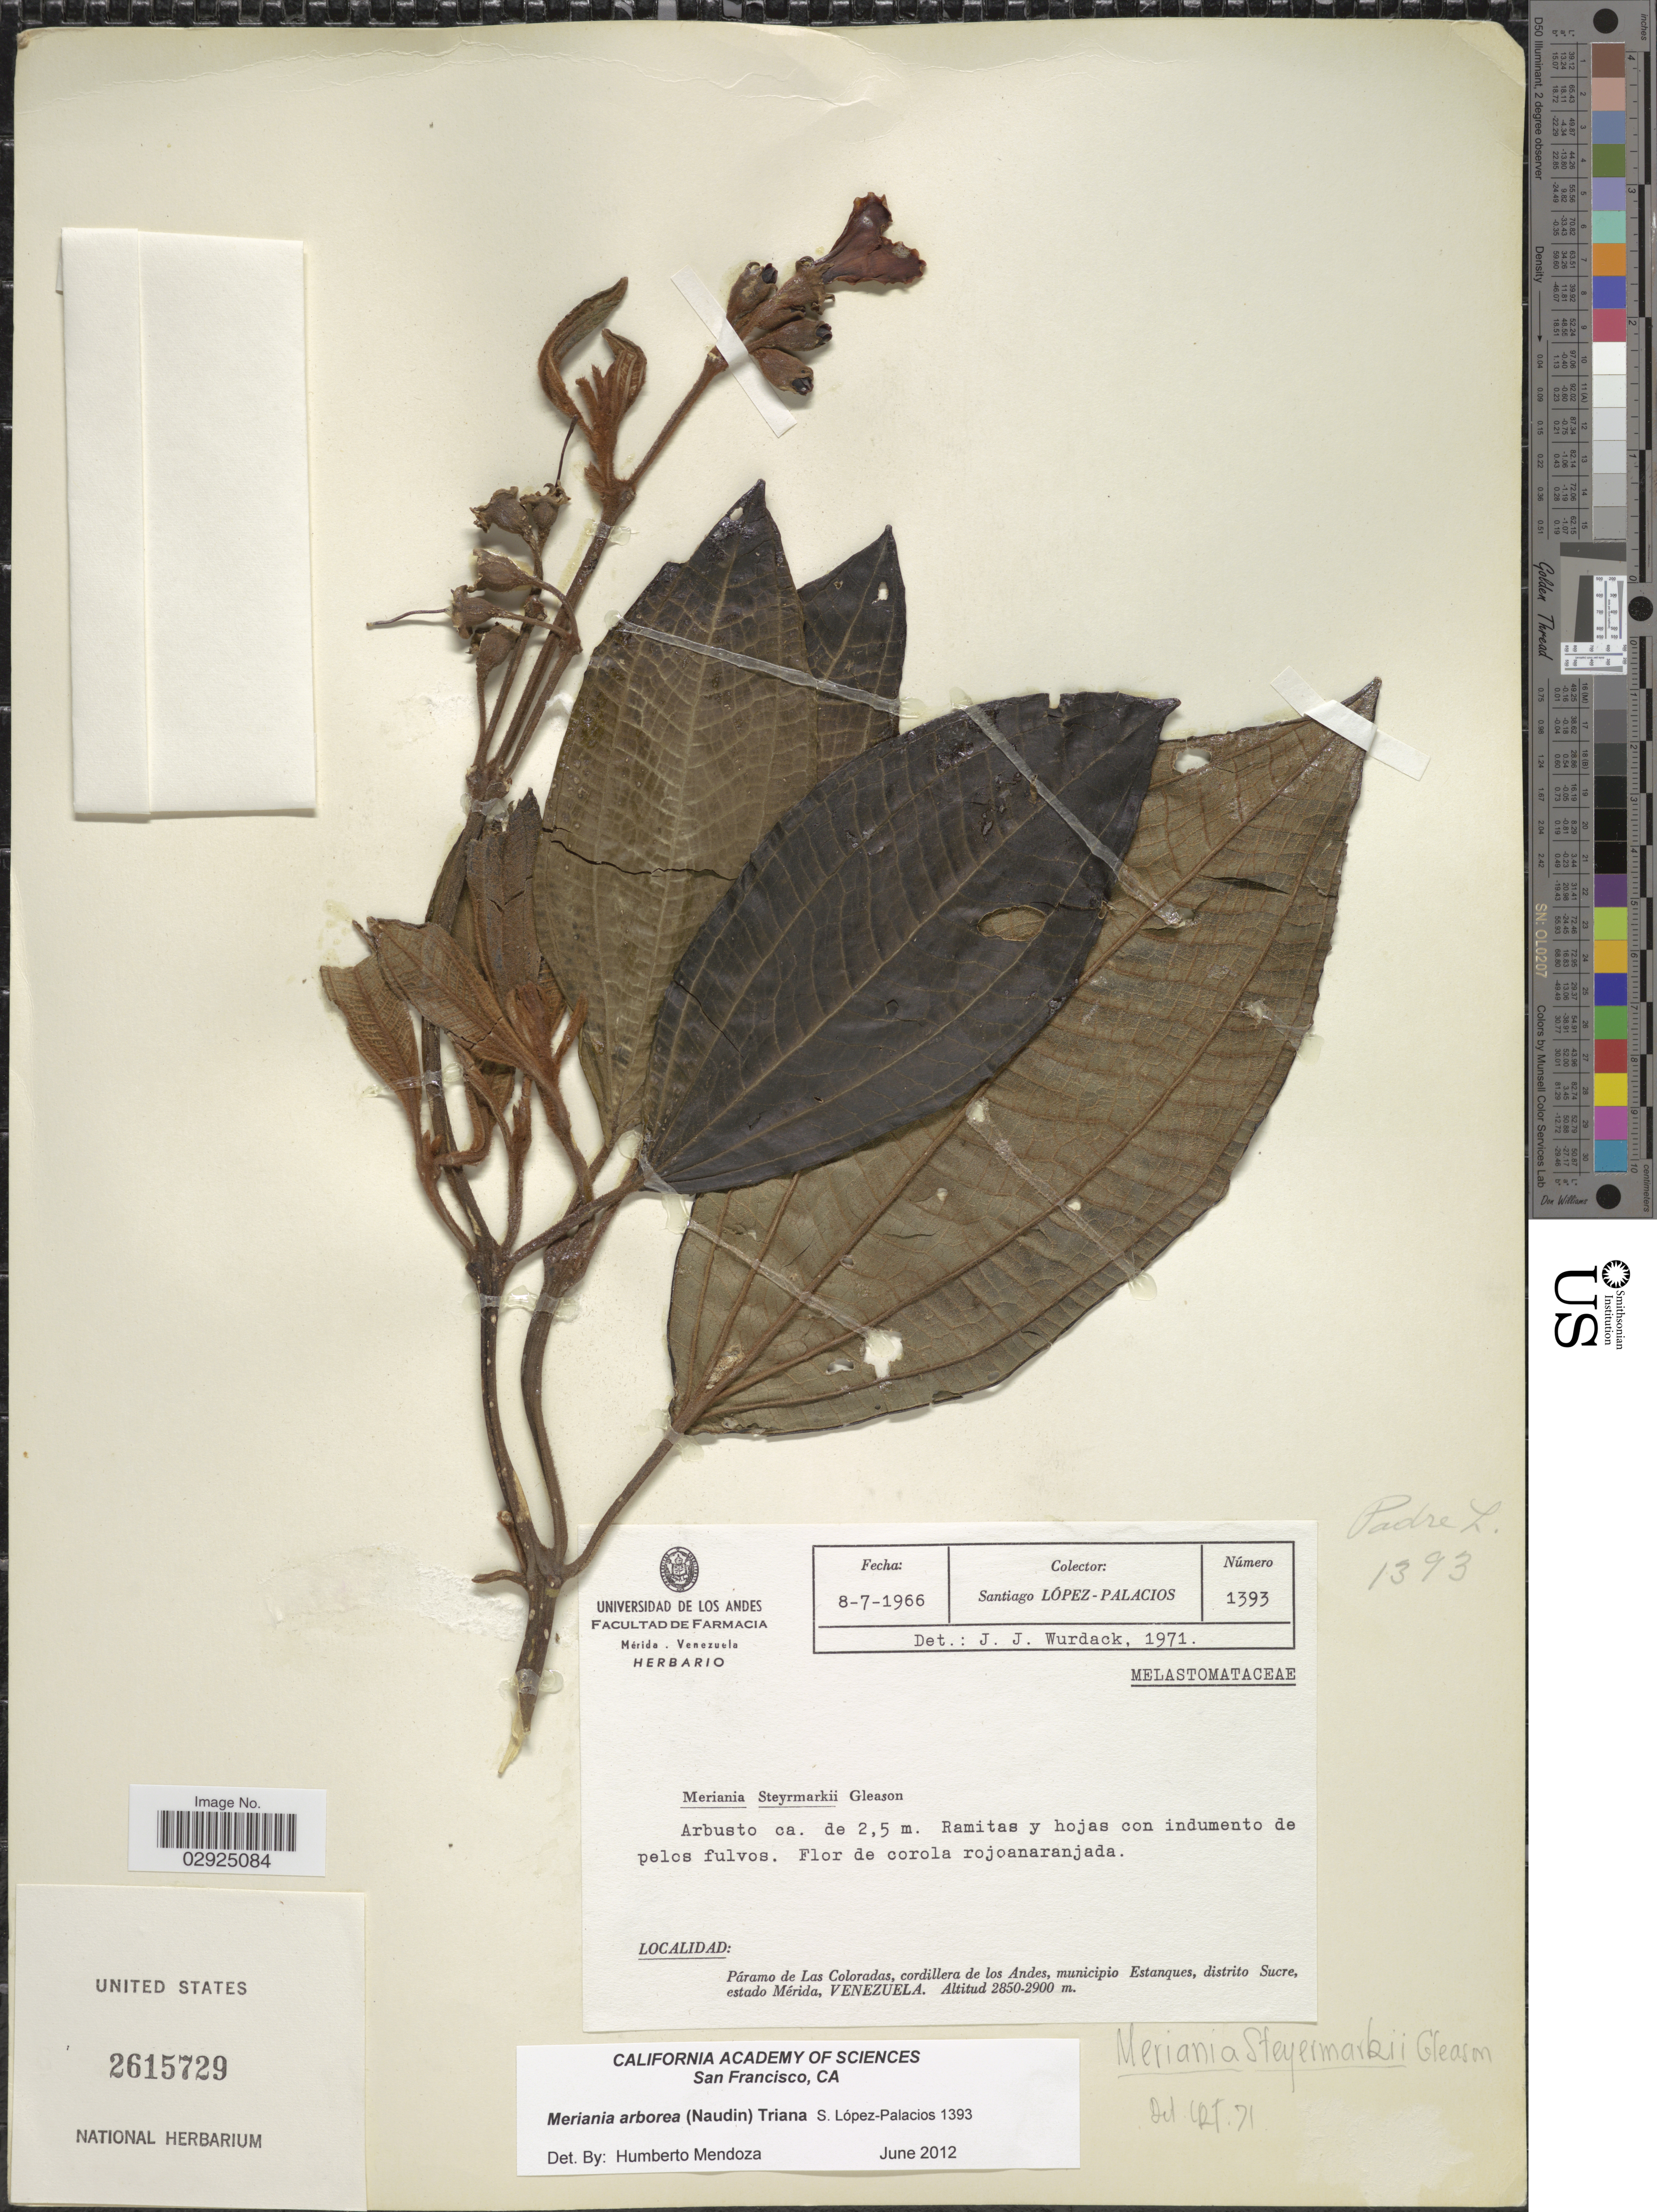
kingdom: Plantae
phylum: Tracheophyta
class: Magnoliopsida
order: Myrtales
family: Melastomataceae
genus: Meriania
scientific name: Meriania arborea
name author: (Naudin) Triana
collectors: S. López-Palacios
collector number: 1393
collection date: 1966-07-08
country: Venezuela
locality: Páramo de Las Coloradas, cordillera de los Andes, municipio Estanques, distrito Sucre, estado Mérida.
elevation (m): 2850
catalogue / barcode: US 2615729